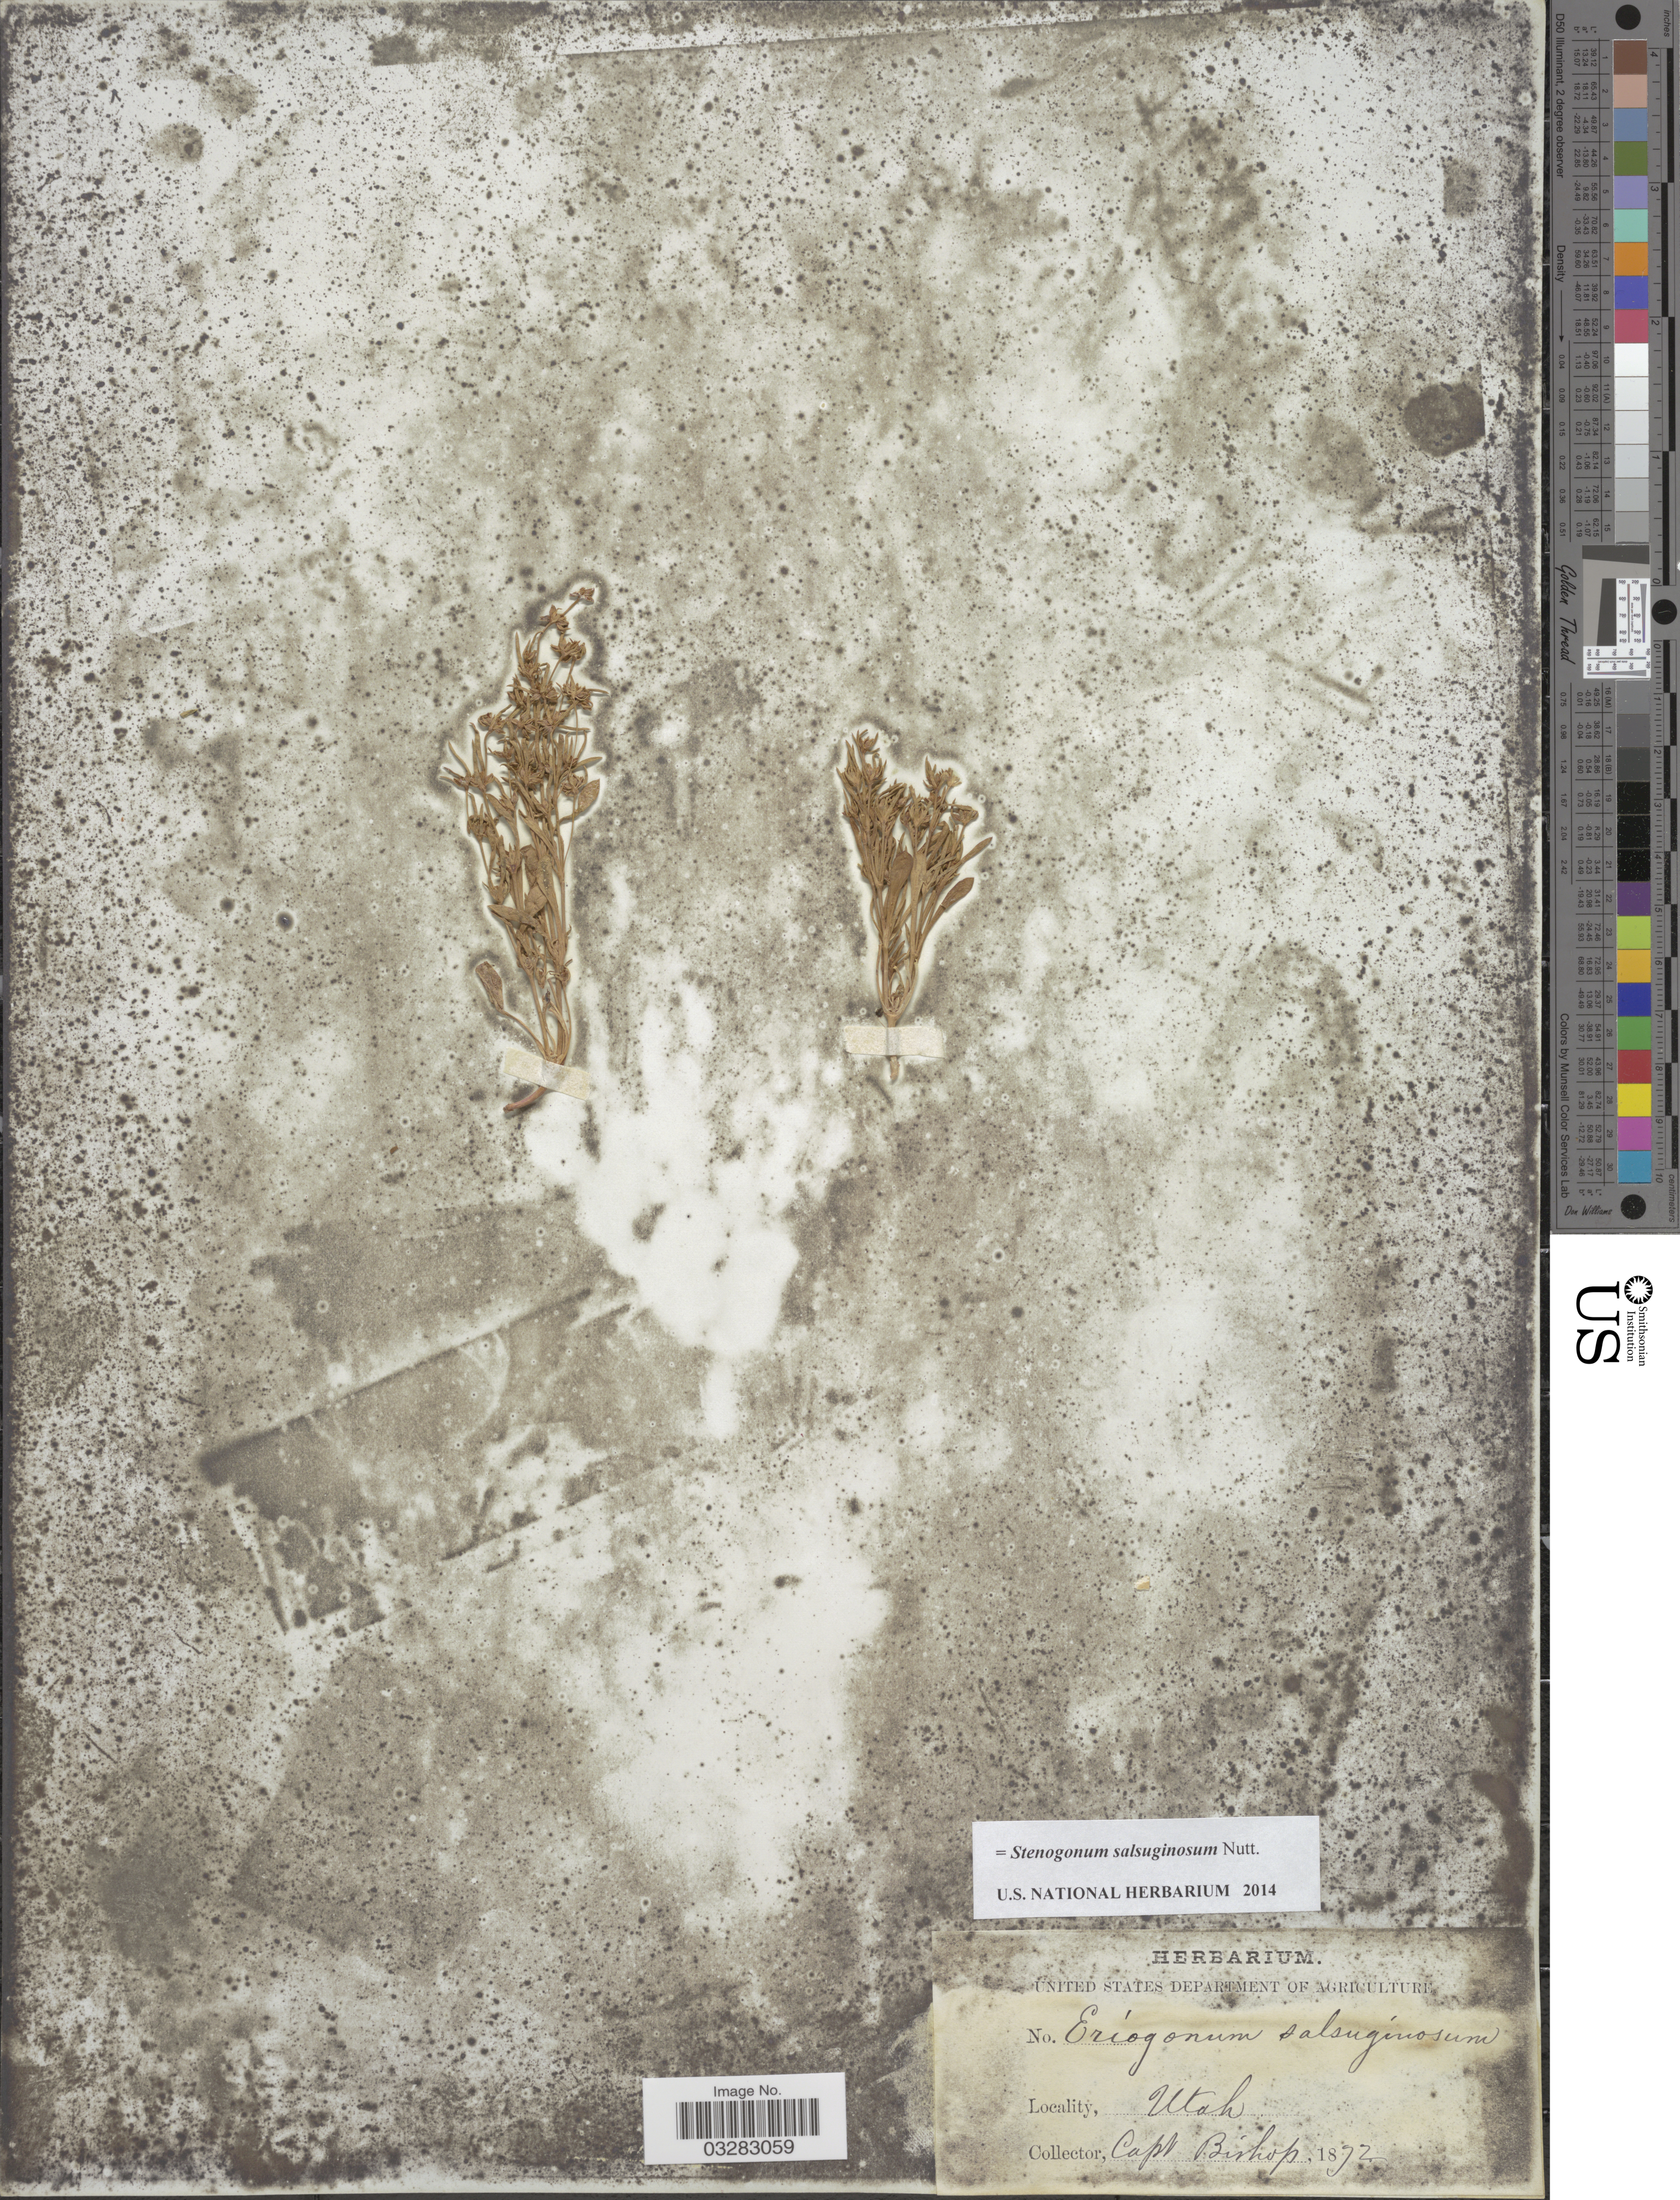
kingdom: Plantae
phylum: Tracheophyta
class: Magnoliopsida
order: Caryophyllales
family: Polygonaceae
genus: Stenogonum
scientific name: Stenogonum salsuginosum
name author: Nutt.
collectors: F. M. Bishop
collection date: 1872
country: United States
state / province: Utah